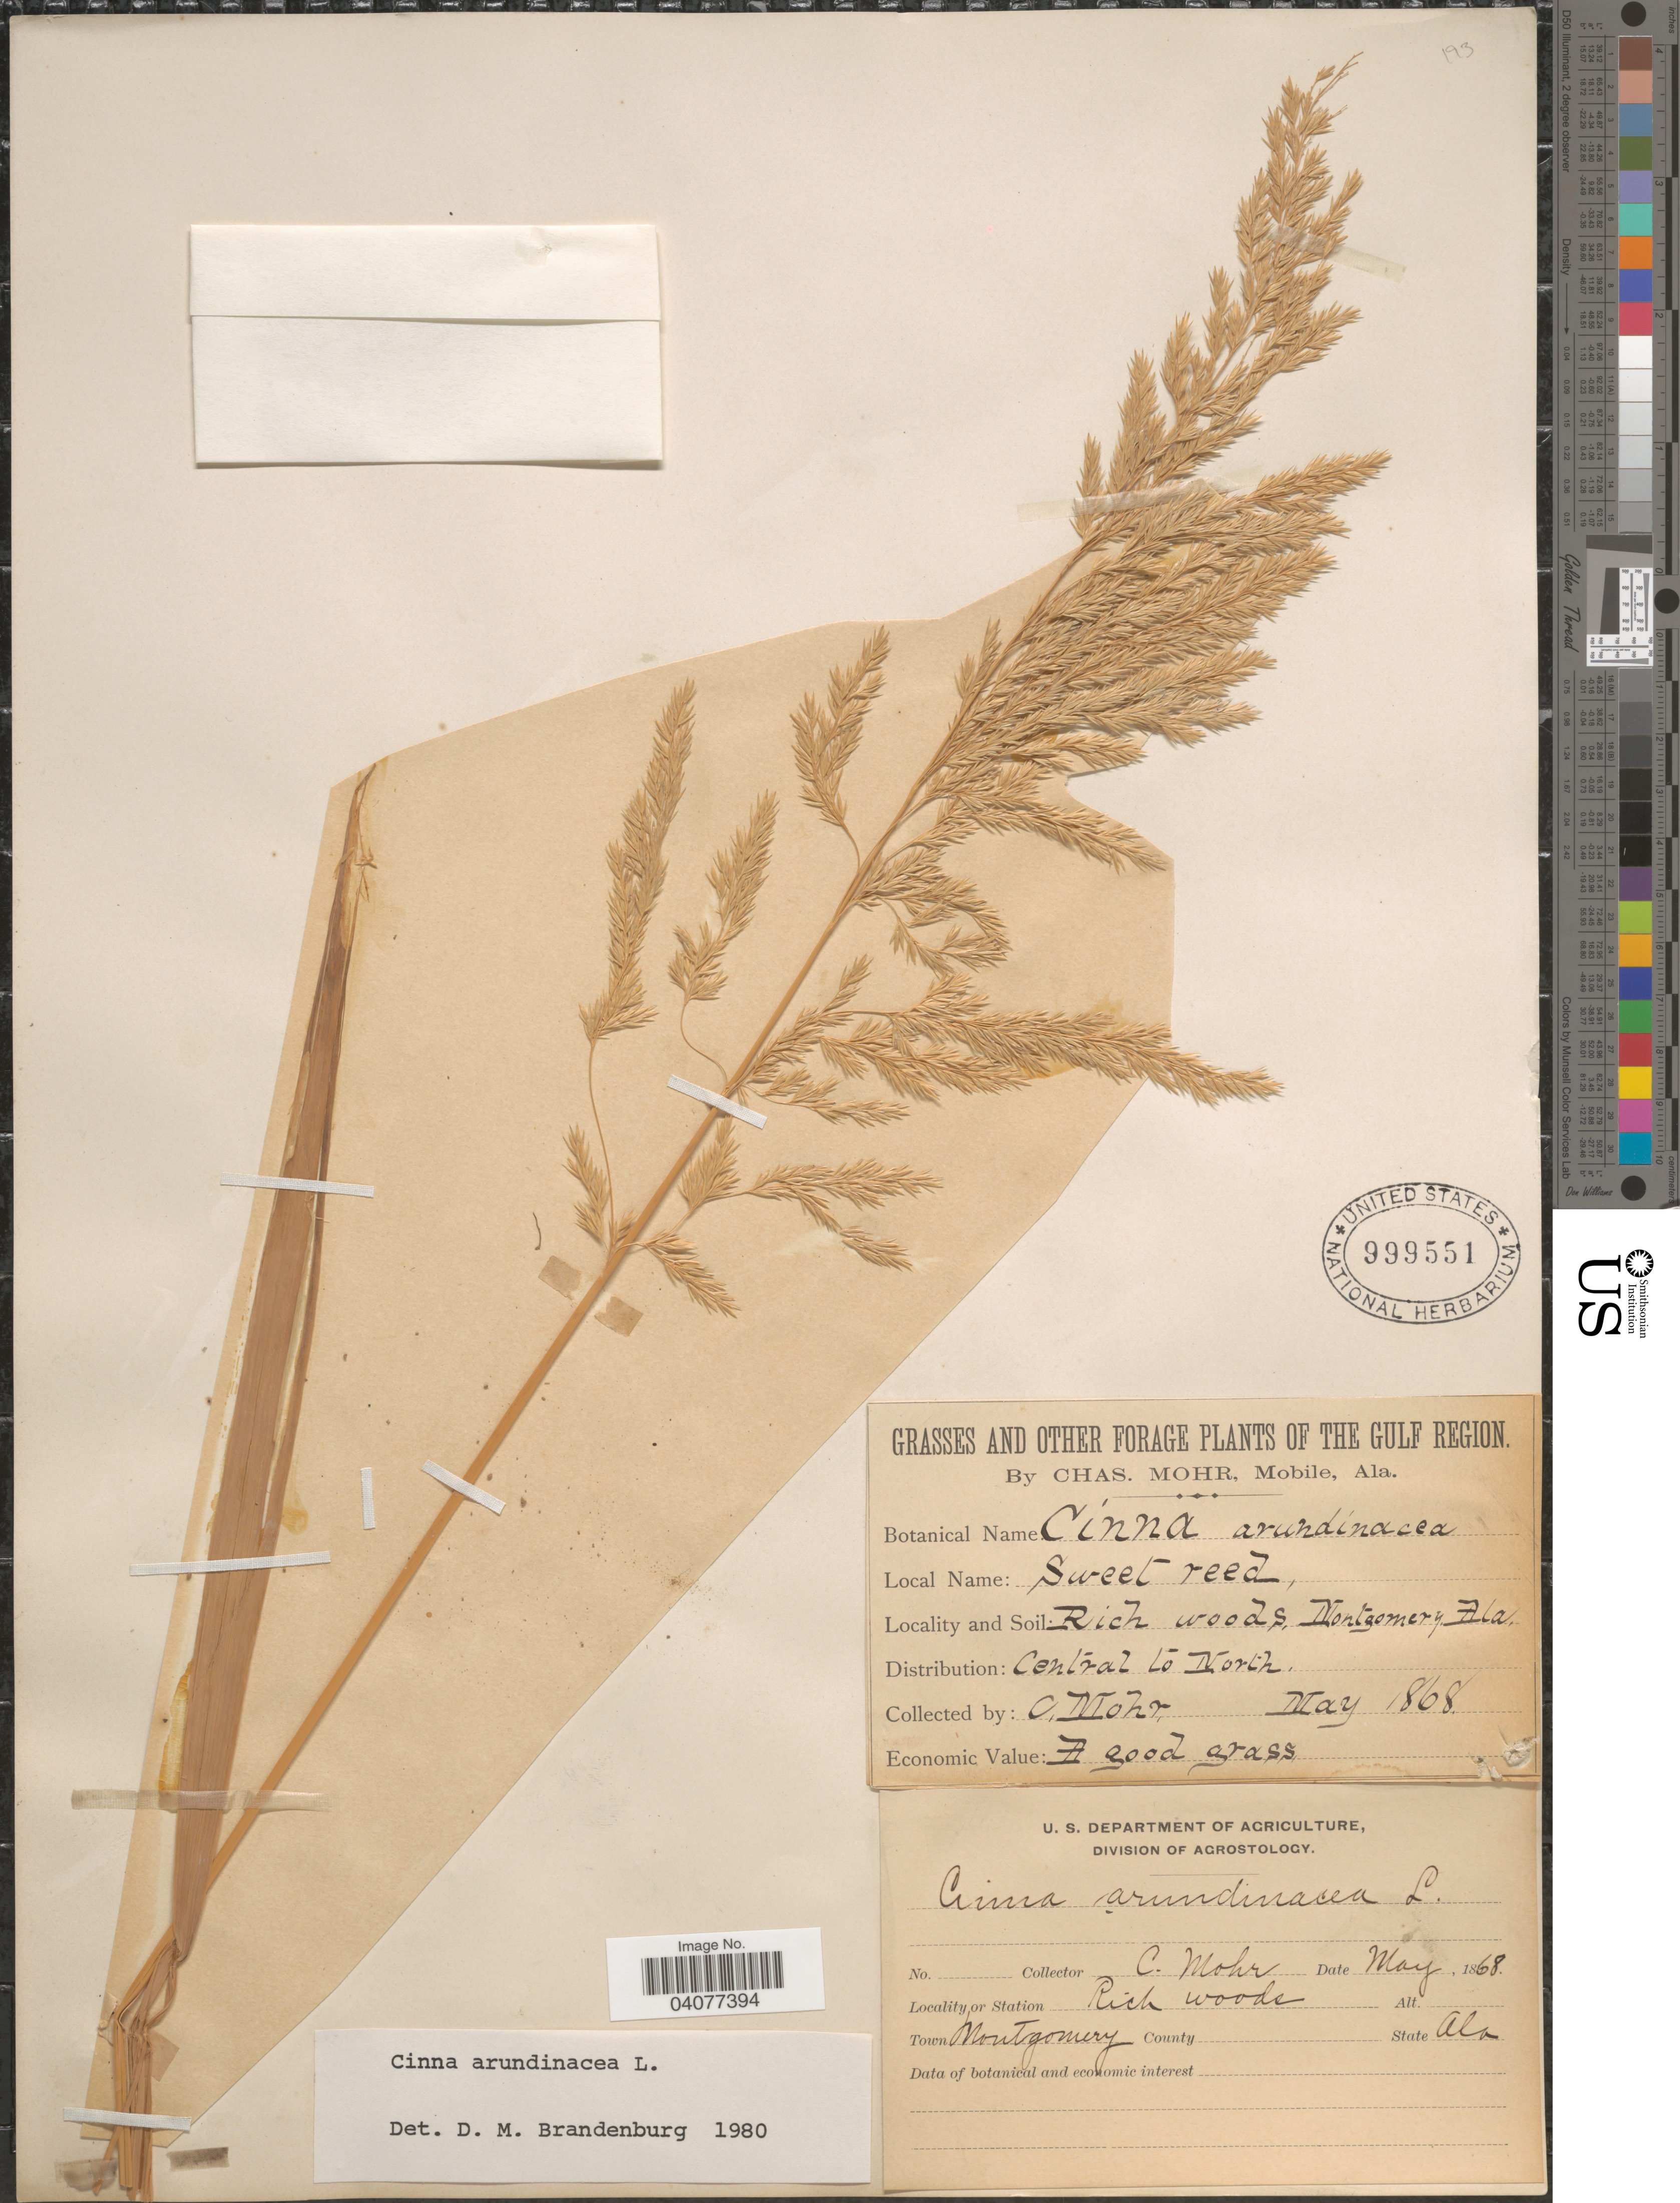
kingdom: Plantae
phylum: Tracheophyta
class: Liliopsida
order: Poales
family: Poaceae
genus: Cinna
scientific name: Cinna arundinacea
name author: L.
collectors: C. T. Mohr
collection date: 1868-05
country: United States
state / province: Alabama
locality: Rich woods. Town Montgomery. Central to North. Gulf Region.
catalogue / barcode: US 999551